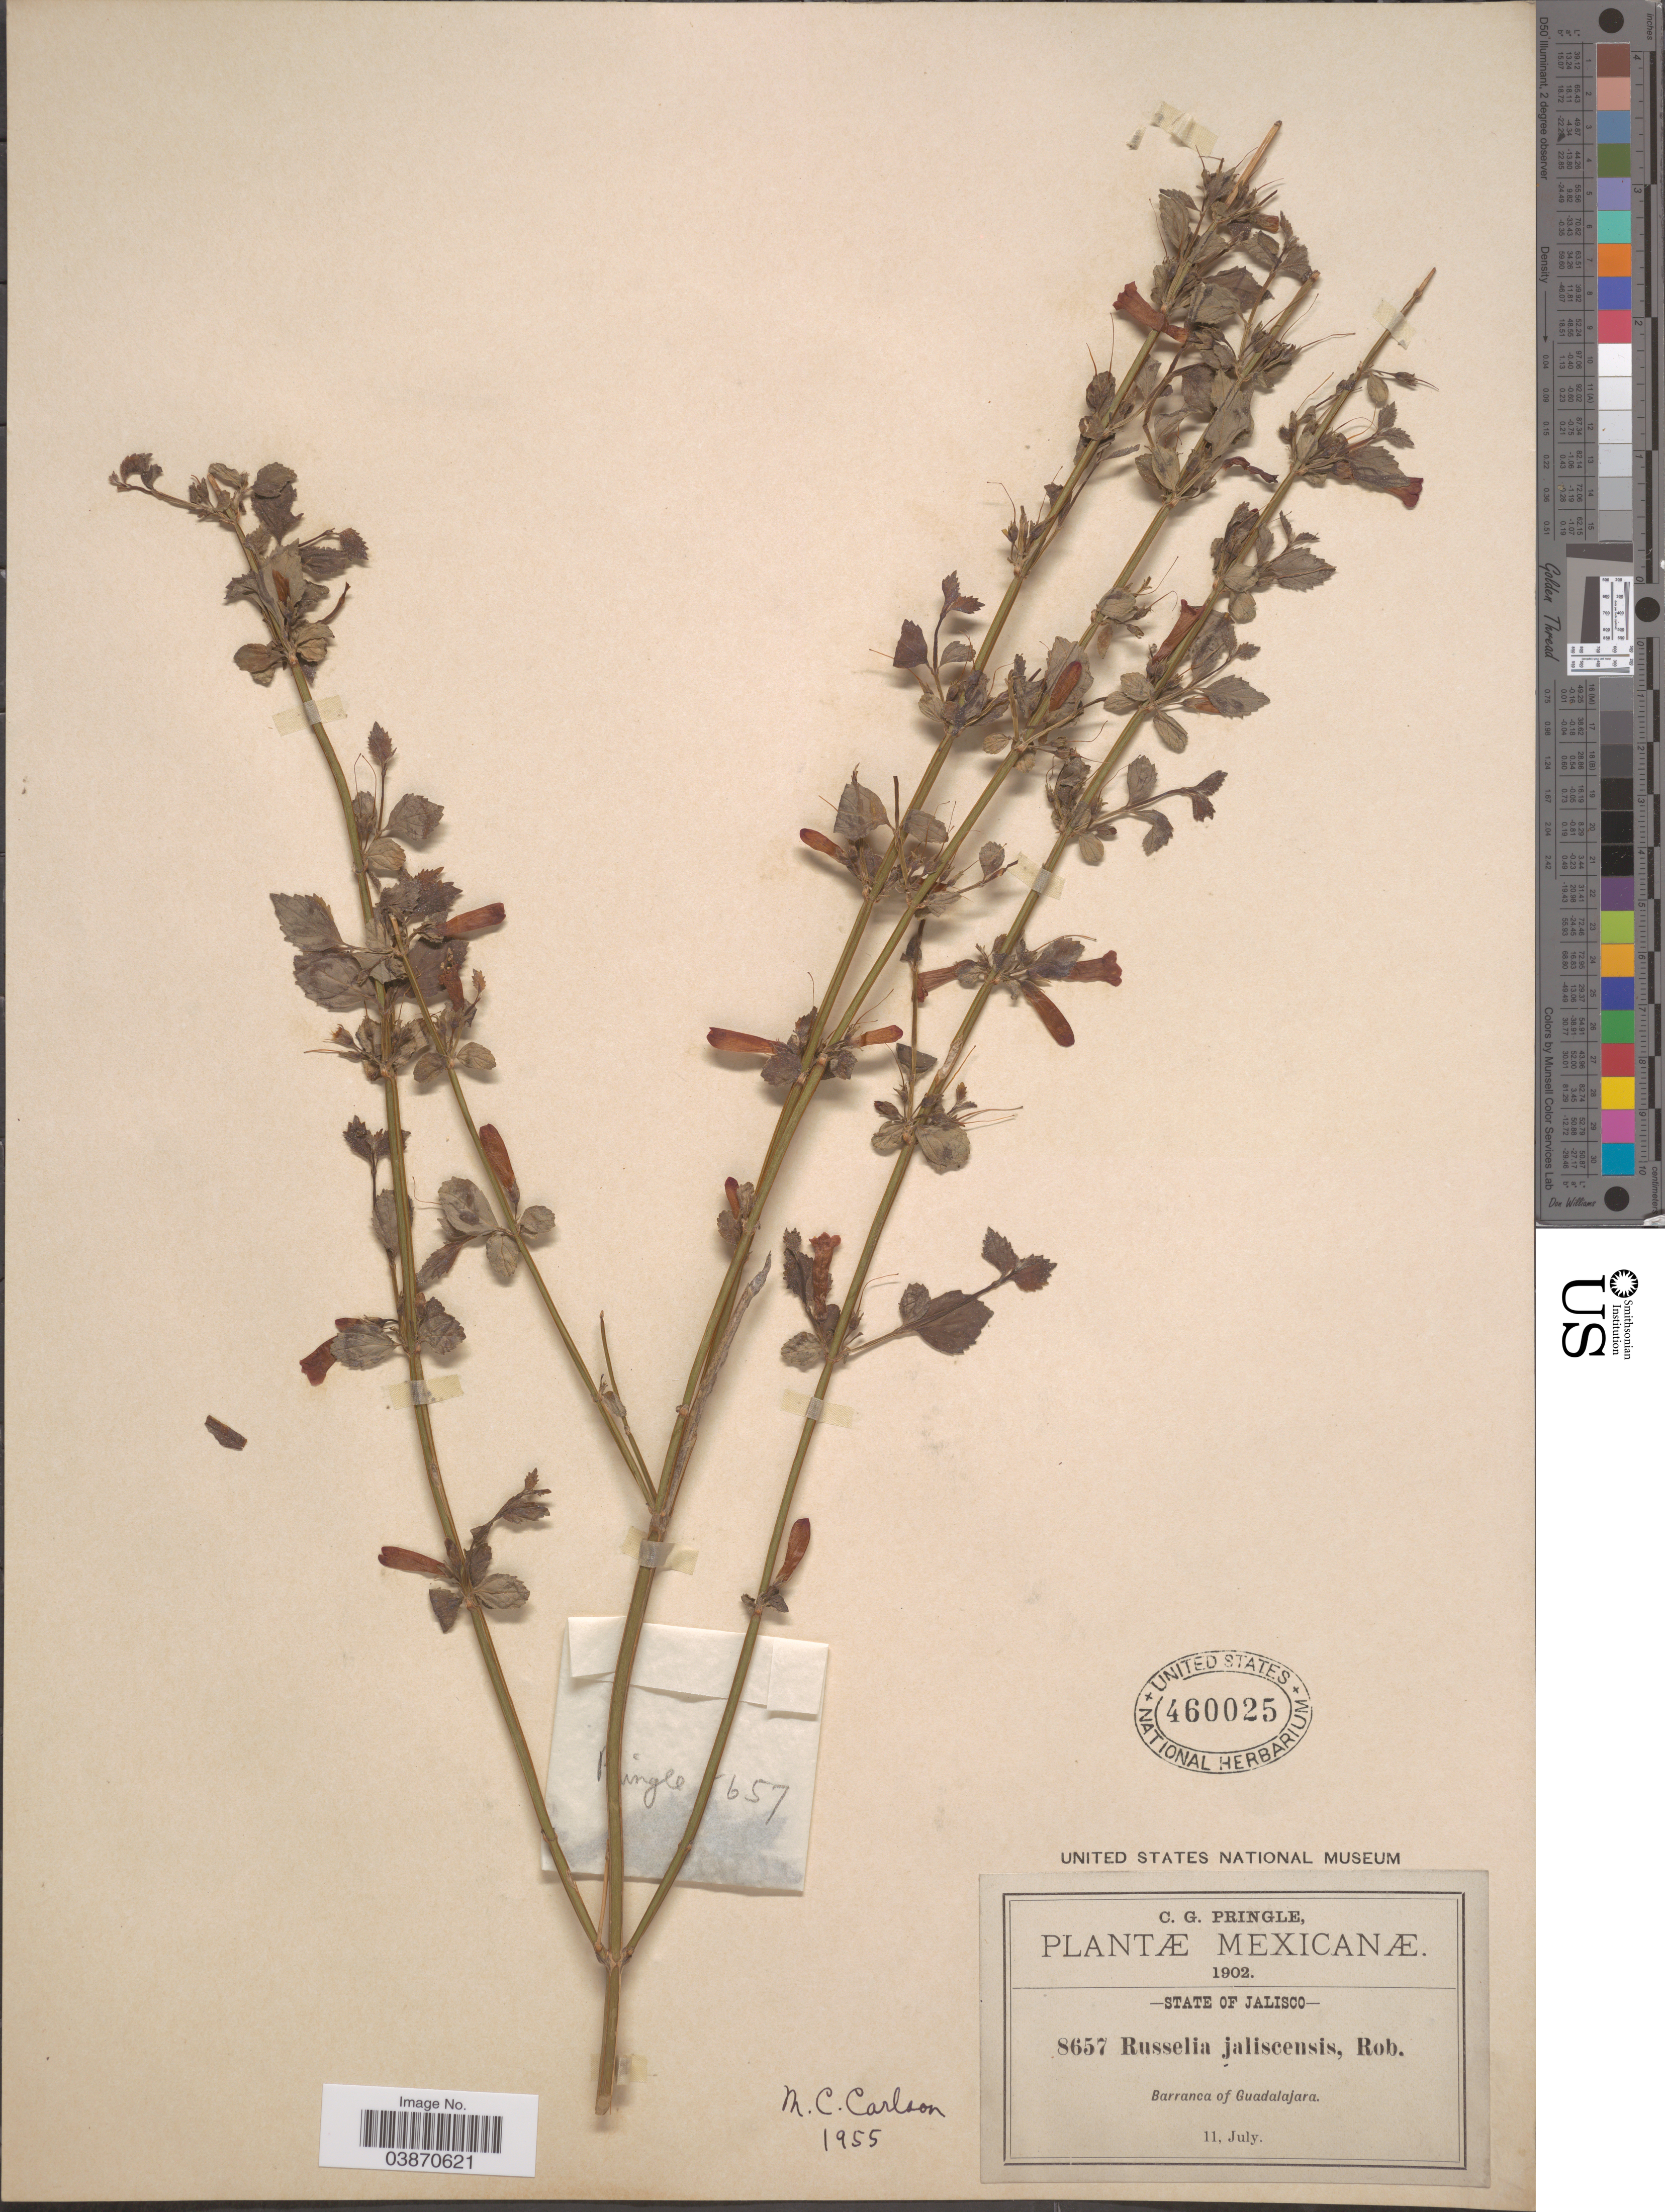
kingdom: Plantae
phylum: Tracheophyta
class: Magnoliopsida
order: Lamiales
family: Plantaginaceae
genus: Russelia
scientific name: Russelia jaliscensis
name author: B.L. Rob.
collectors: C. G. Pringle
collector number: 8657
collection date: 1902-07-11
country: Mexico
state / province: Jalisco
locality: Barranca of Guadalajara.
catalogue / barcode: US 460025